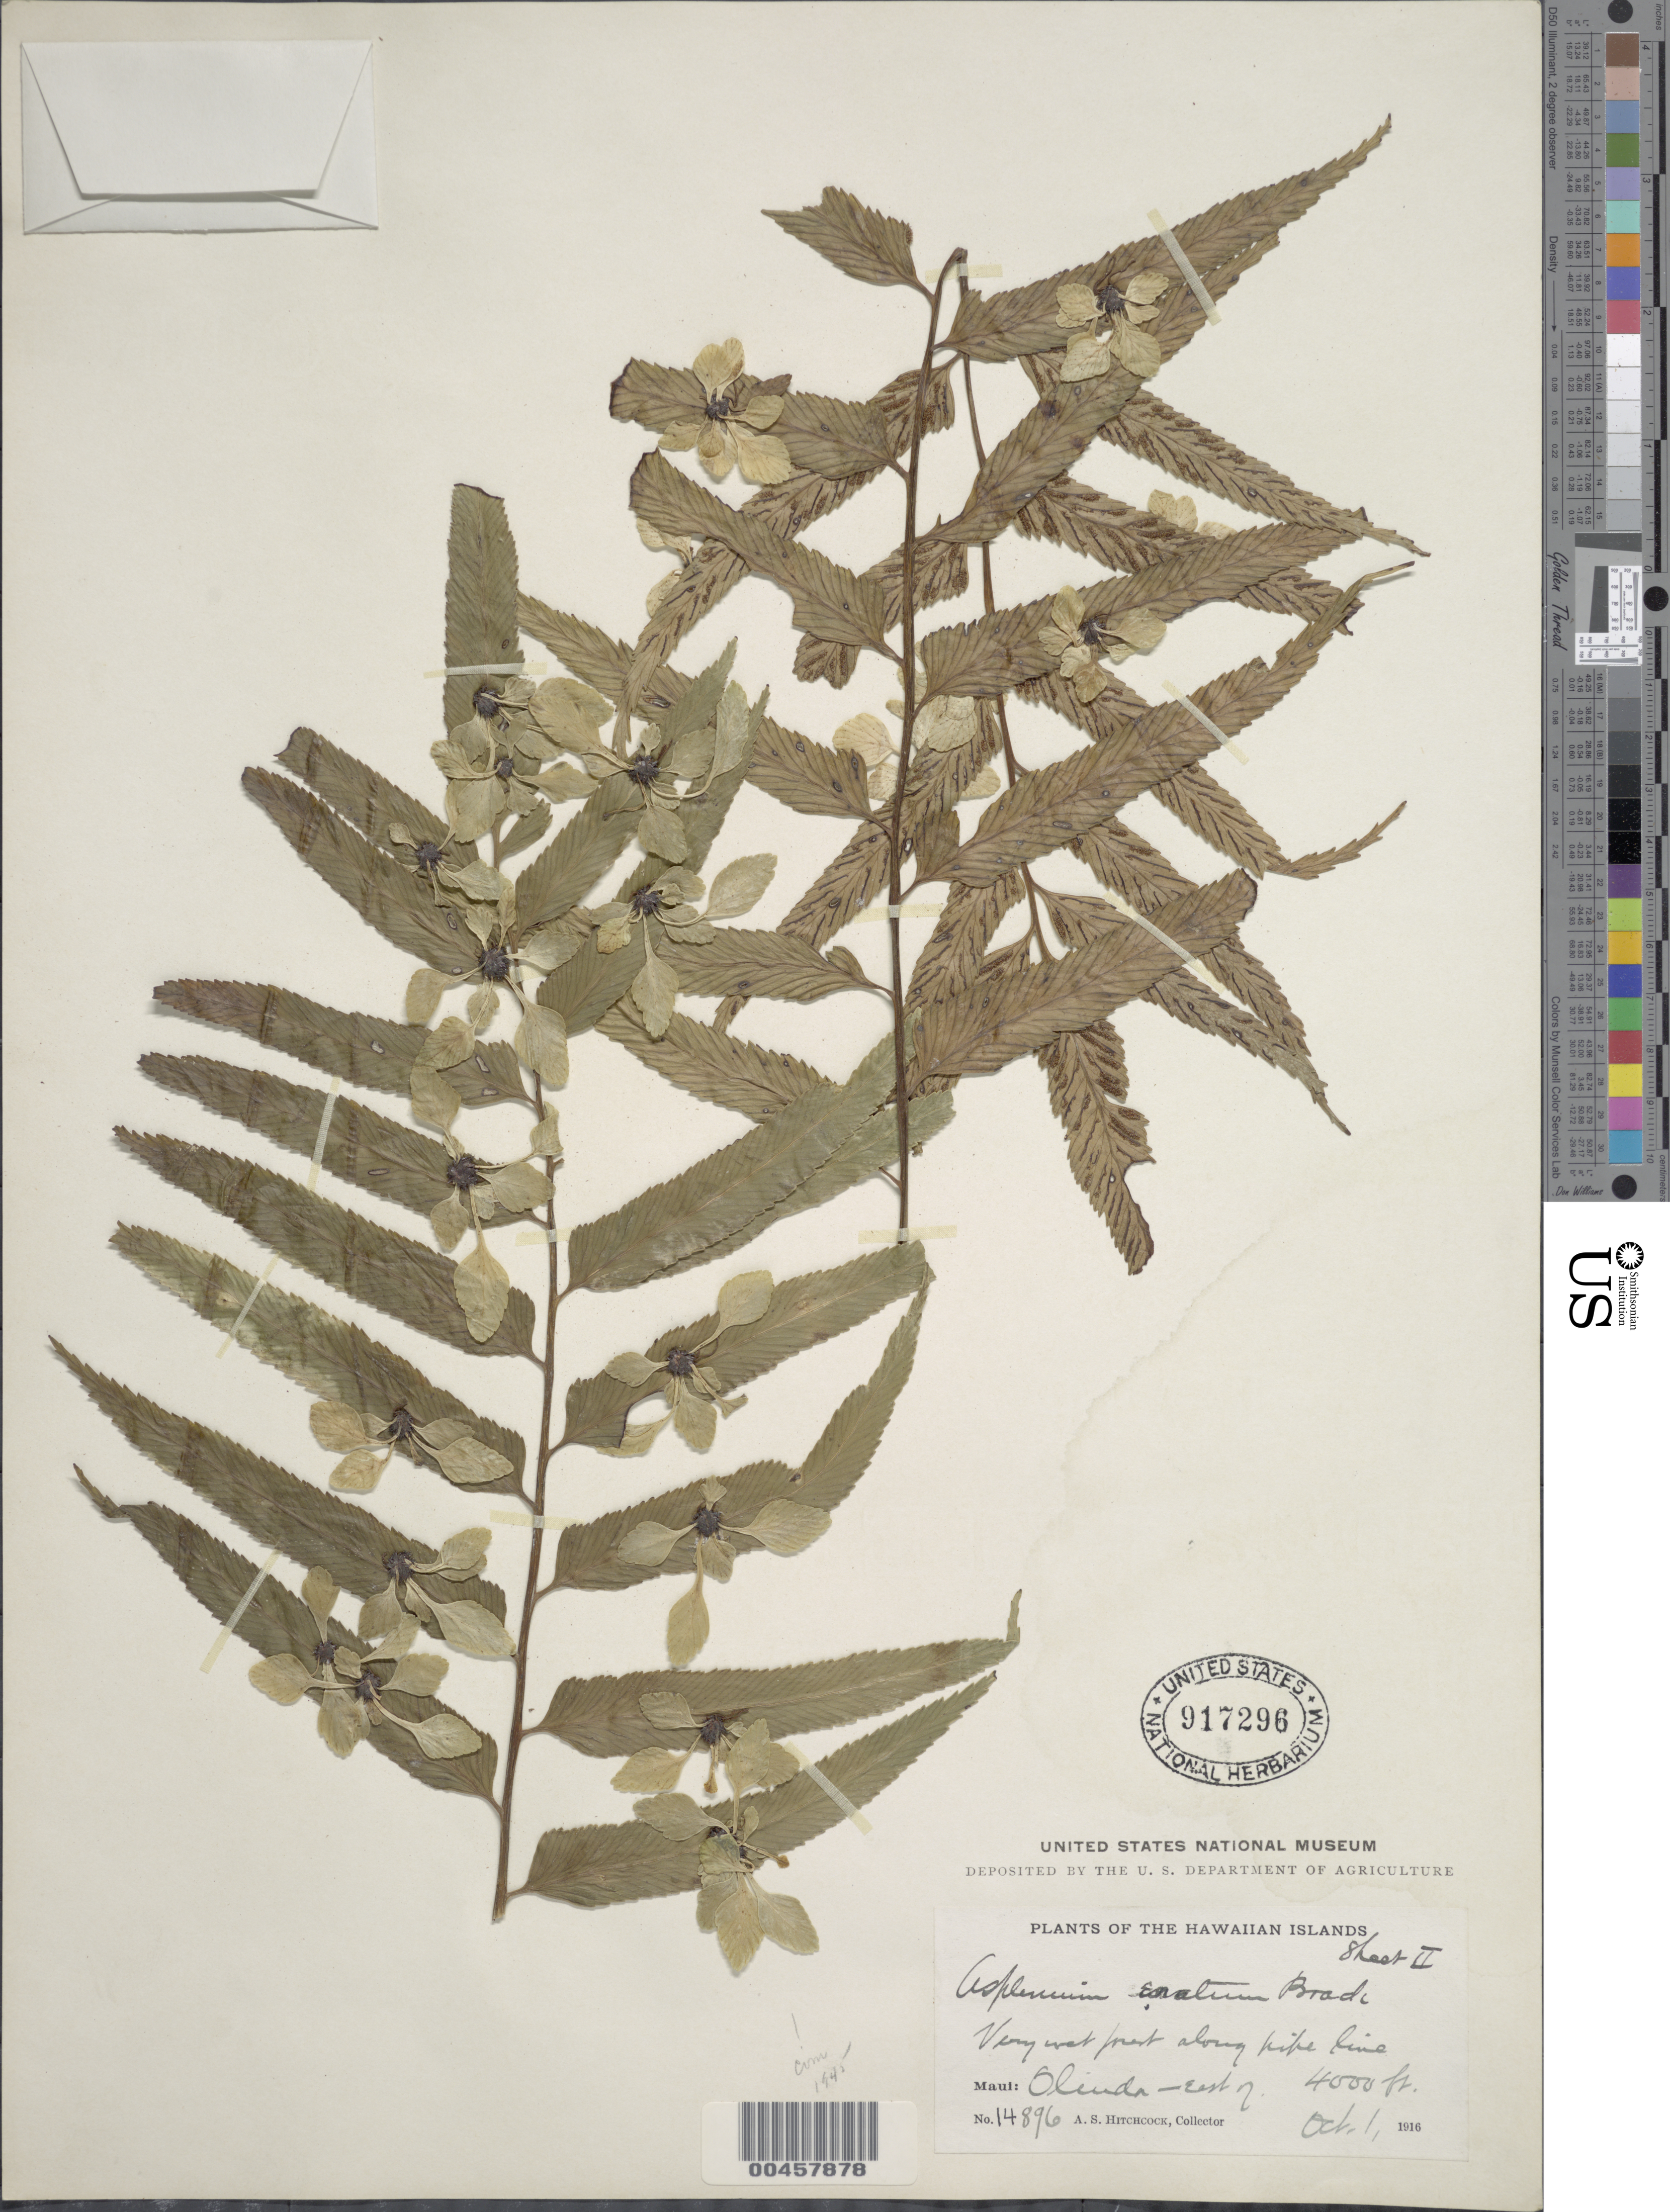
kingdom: Plantae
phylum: Tracheophyta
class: Polypodiopsida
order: Polypodiales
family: Aspleniaceae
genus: Asplenium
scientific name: Asplenium kaulfussii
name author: Schltdl.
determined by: Wagner, W. L., (BOT), Smithsonian Institution - National Museum of Natural History (UNITED STATES)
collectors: A. S. Hitchcock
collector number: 14896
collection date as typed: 1 Oct 1916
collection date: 1916-10-01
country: United States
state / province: Hawaii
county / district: Maui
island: Maui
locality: Olinda, E of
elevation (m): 1219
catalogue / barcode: US 917296